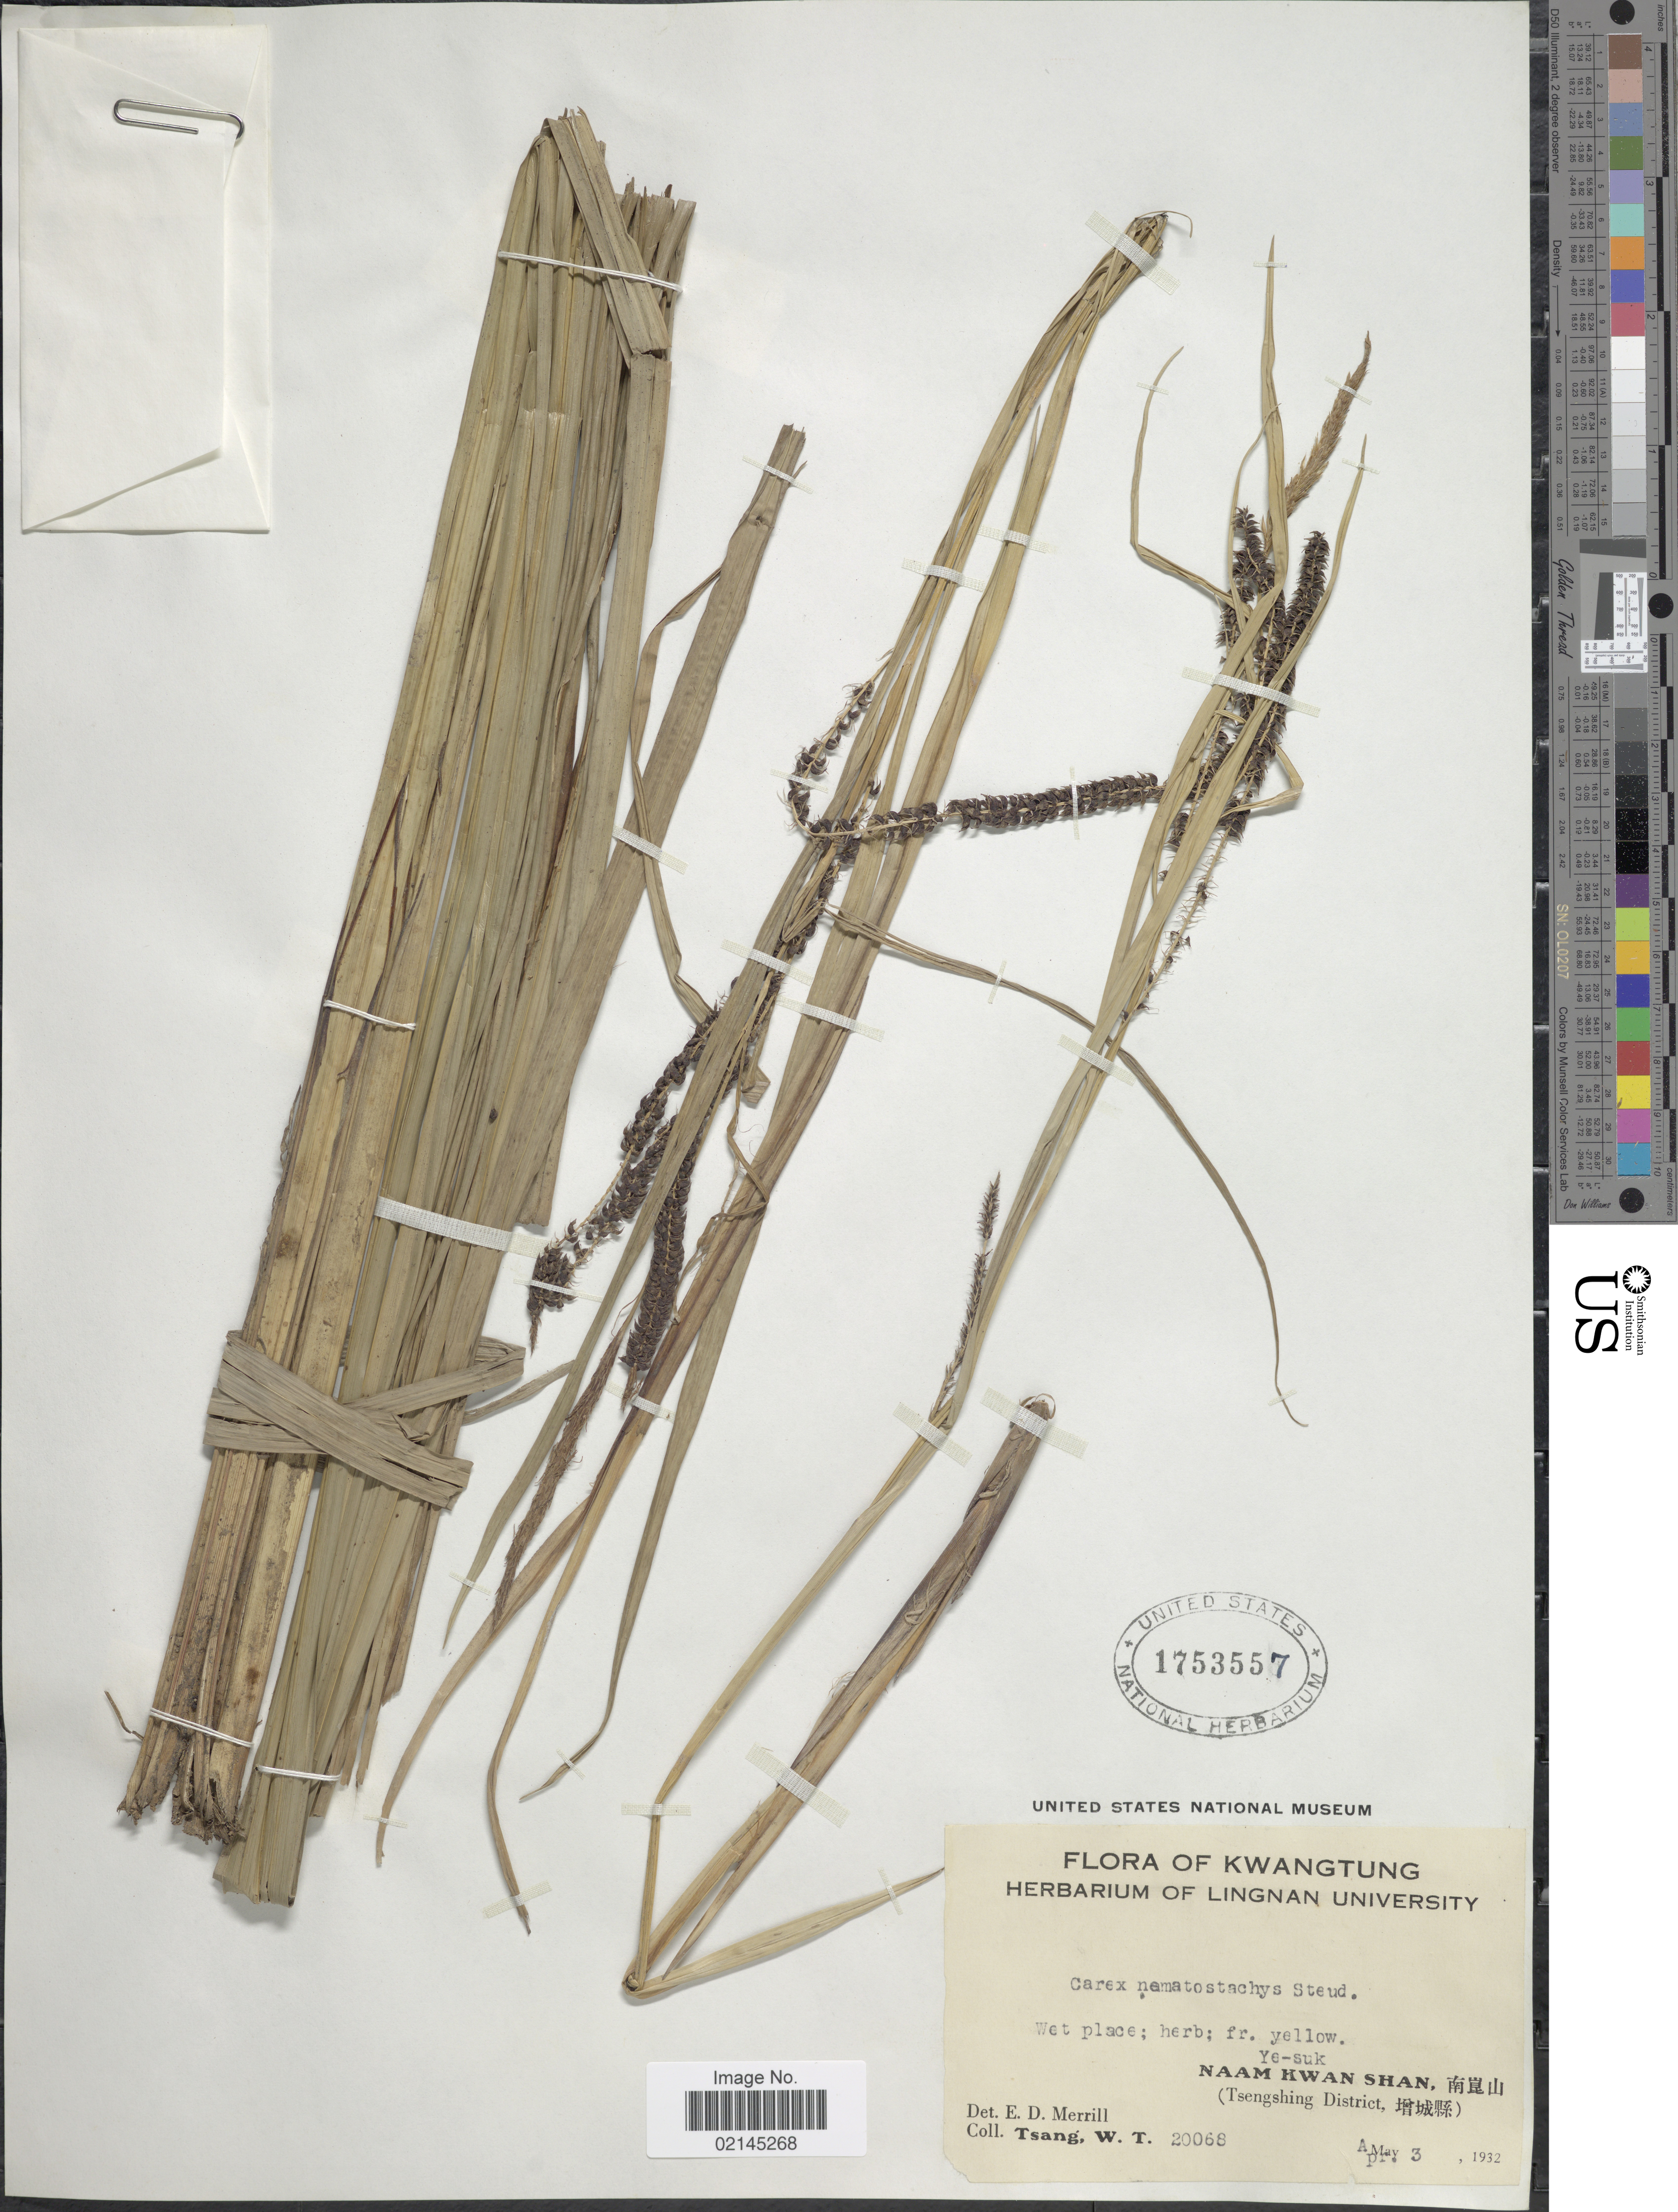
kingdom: Plantae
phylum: Tracheophyta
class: Liliopsida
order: Poales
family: Cyperaceae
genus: Carex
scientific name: Carex nemostachys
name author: Steud.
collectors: W. T. Tsang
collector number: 20068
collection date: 1932-05-03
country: China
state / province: Guangdong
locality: Kwangtung. Yo-suk. Naam Hwan Shan. (Tsengshing District)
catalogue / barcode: US 1753557